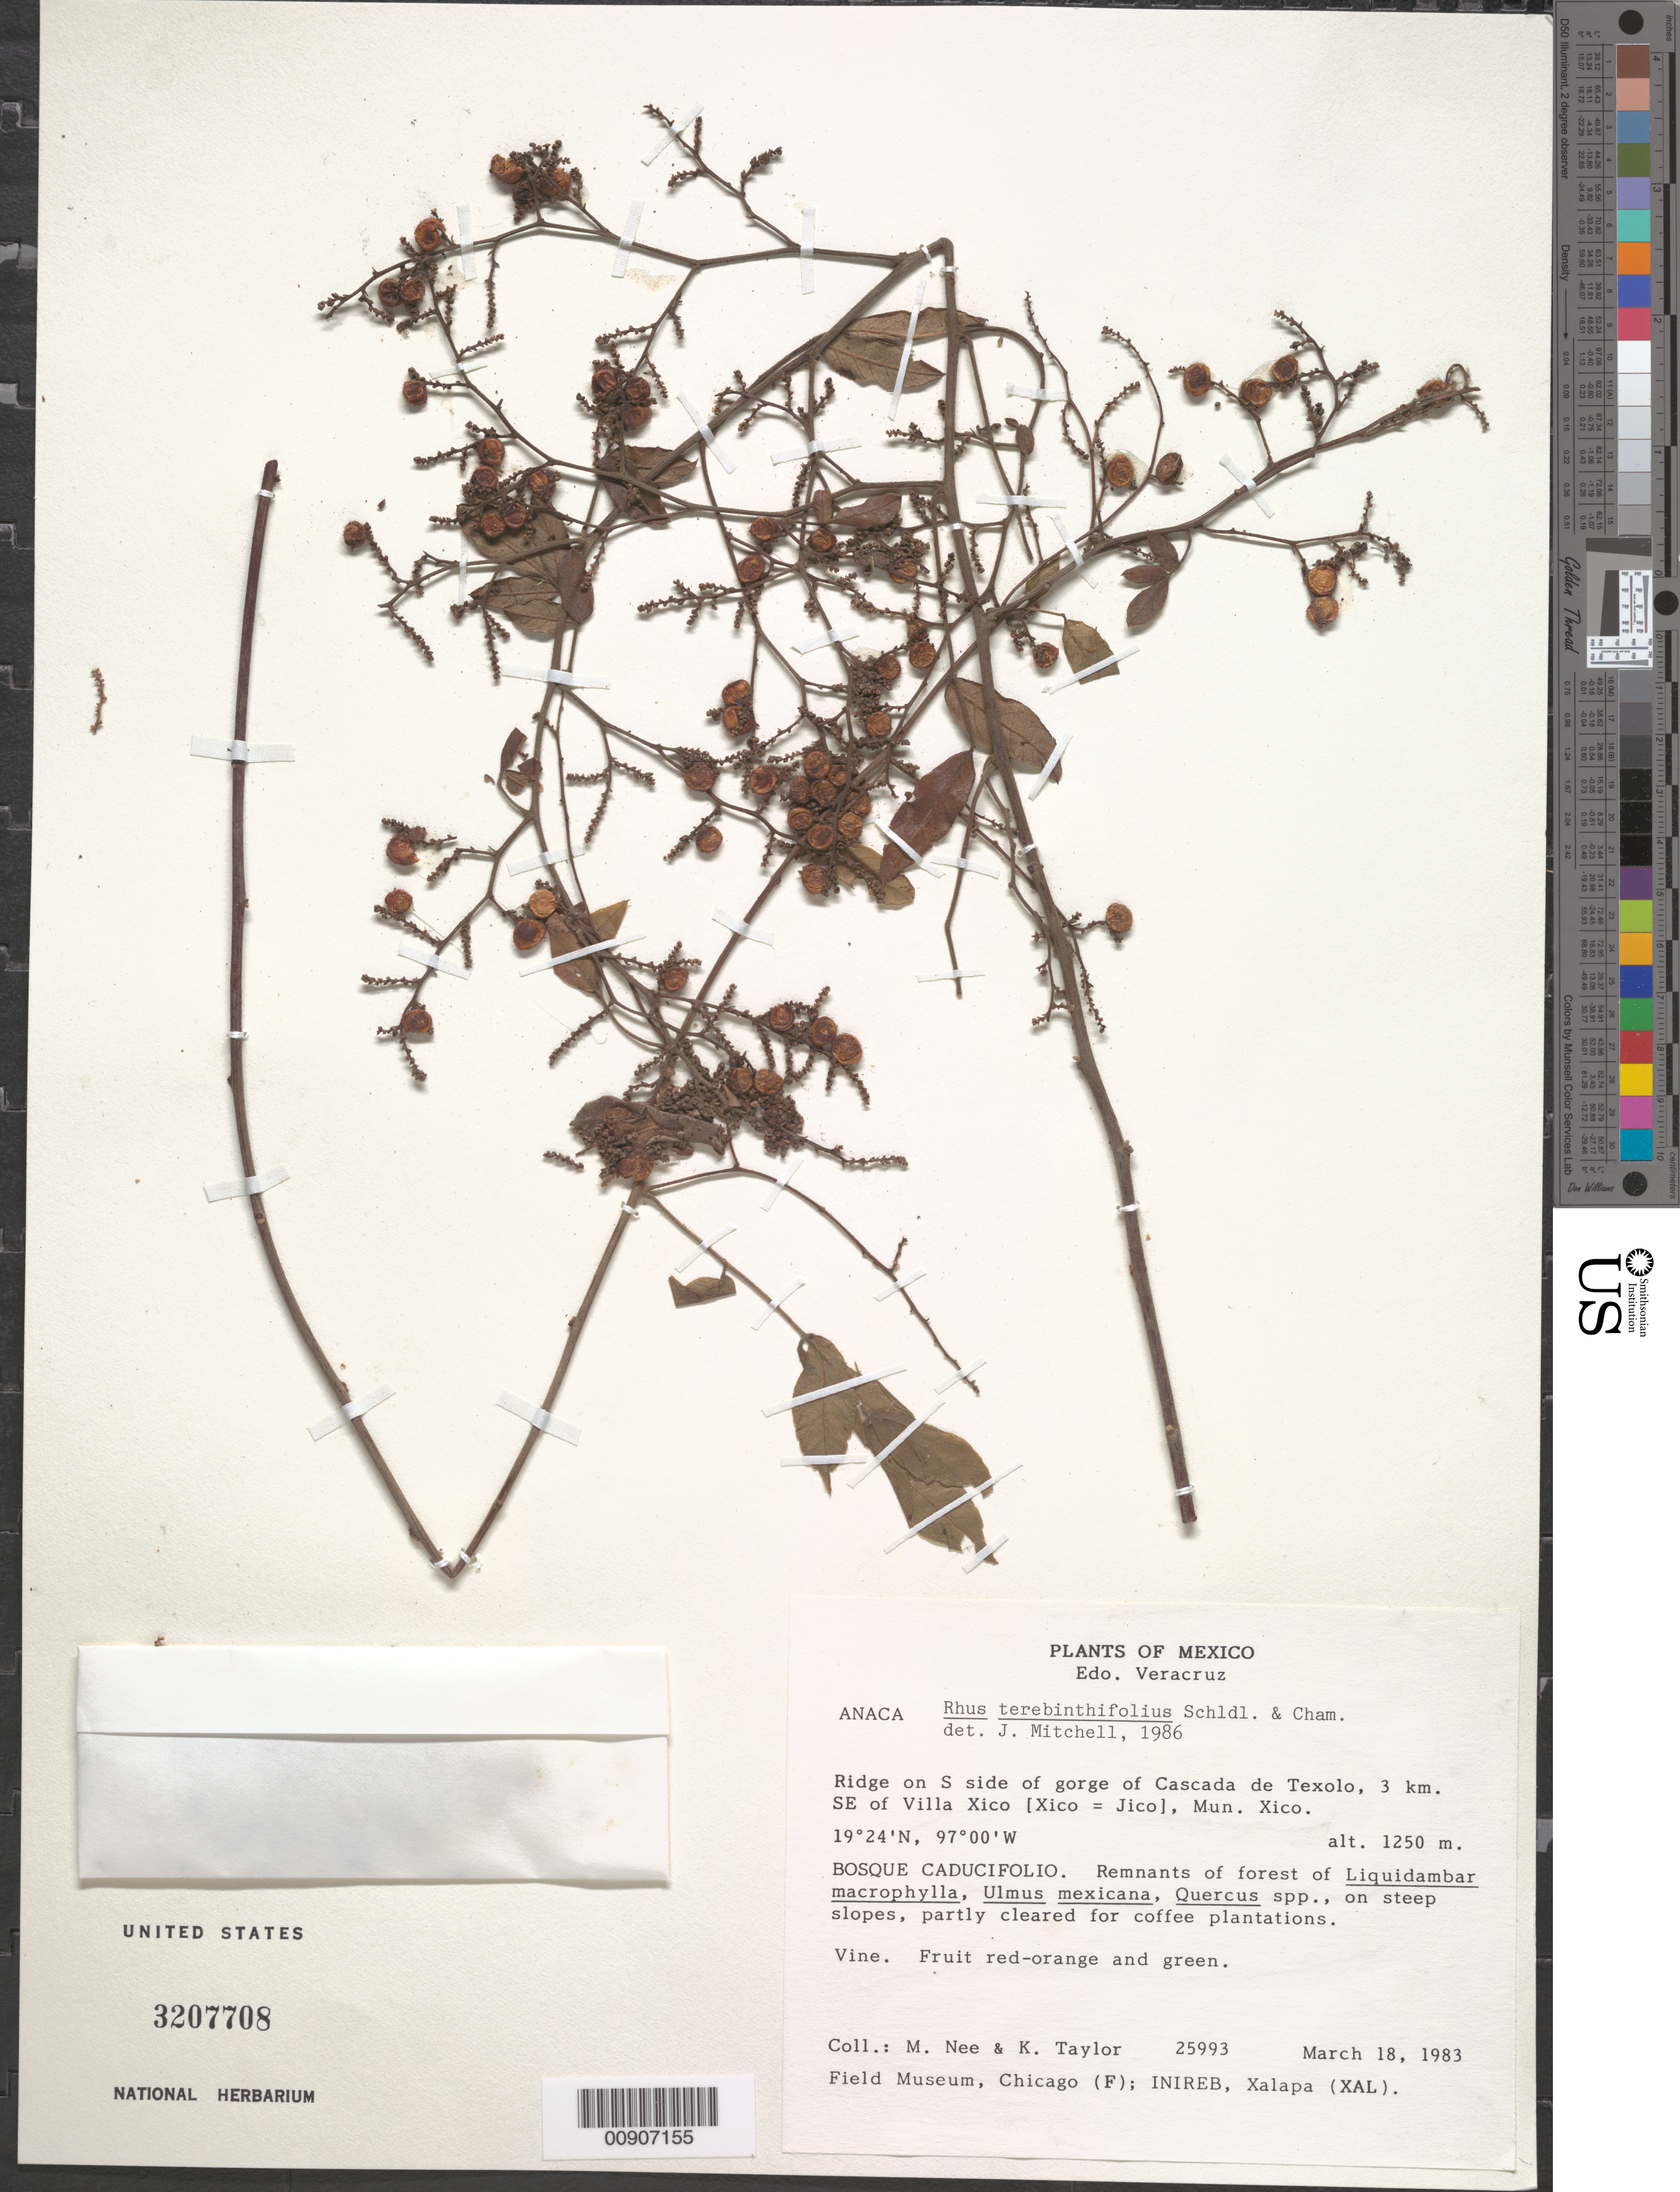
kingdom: Plantae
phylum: Tracheophyta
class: Magnoliopsida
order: Sapindales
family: Anacardiaceae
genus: Rhus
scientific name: Rhus terebinthifolia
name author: Schltdl. & Cham.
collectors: M. Nee & K. Taylor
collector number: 25993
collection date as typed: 18 Mar 1983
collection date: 1983-03-18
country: Mexico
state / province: Veracruz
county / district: Jico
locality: Ridge on S side of gorge of Cascada de Texolo, 3 km. SE of Villa Xico [Xico = Jico], Mun. Xico, Veracruz.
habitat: Bosque Caducifolio: Remnants of forest of Liquidambar macrophylla, Ulmus mexicana, Quercus spp., on steep slopes, partly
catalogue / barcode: US 3207708